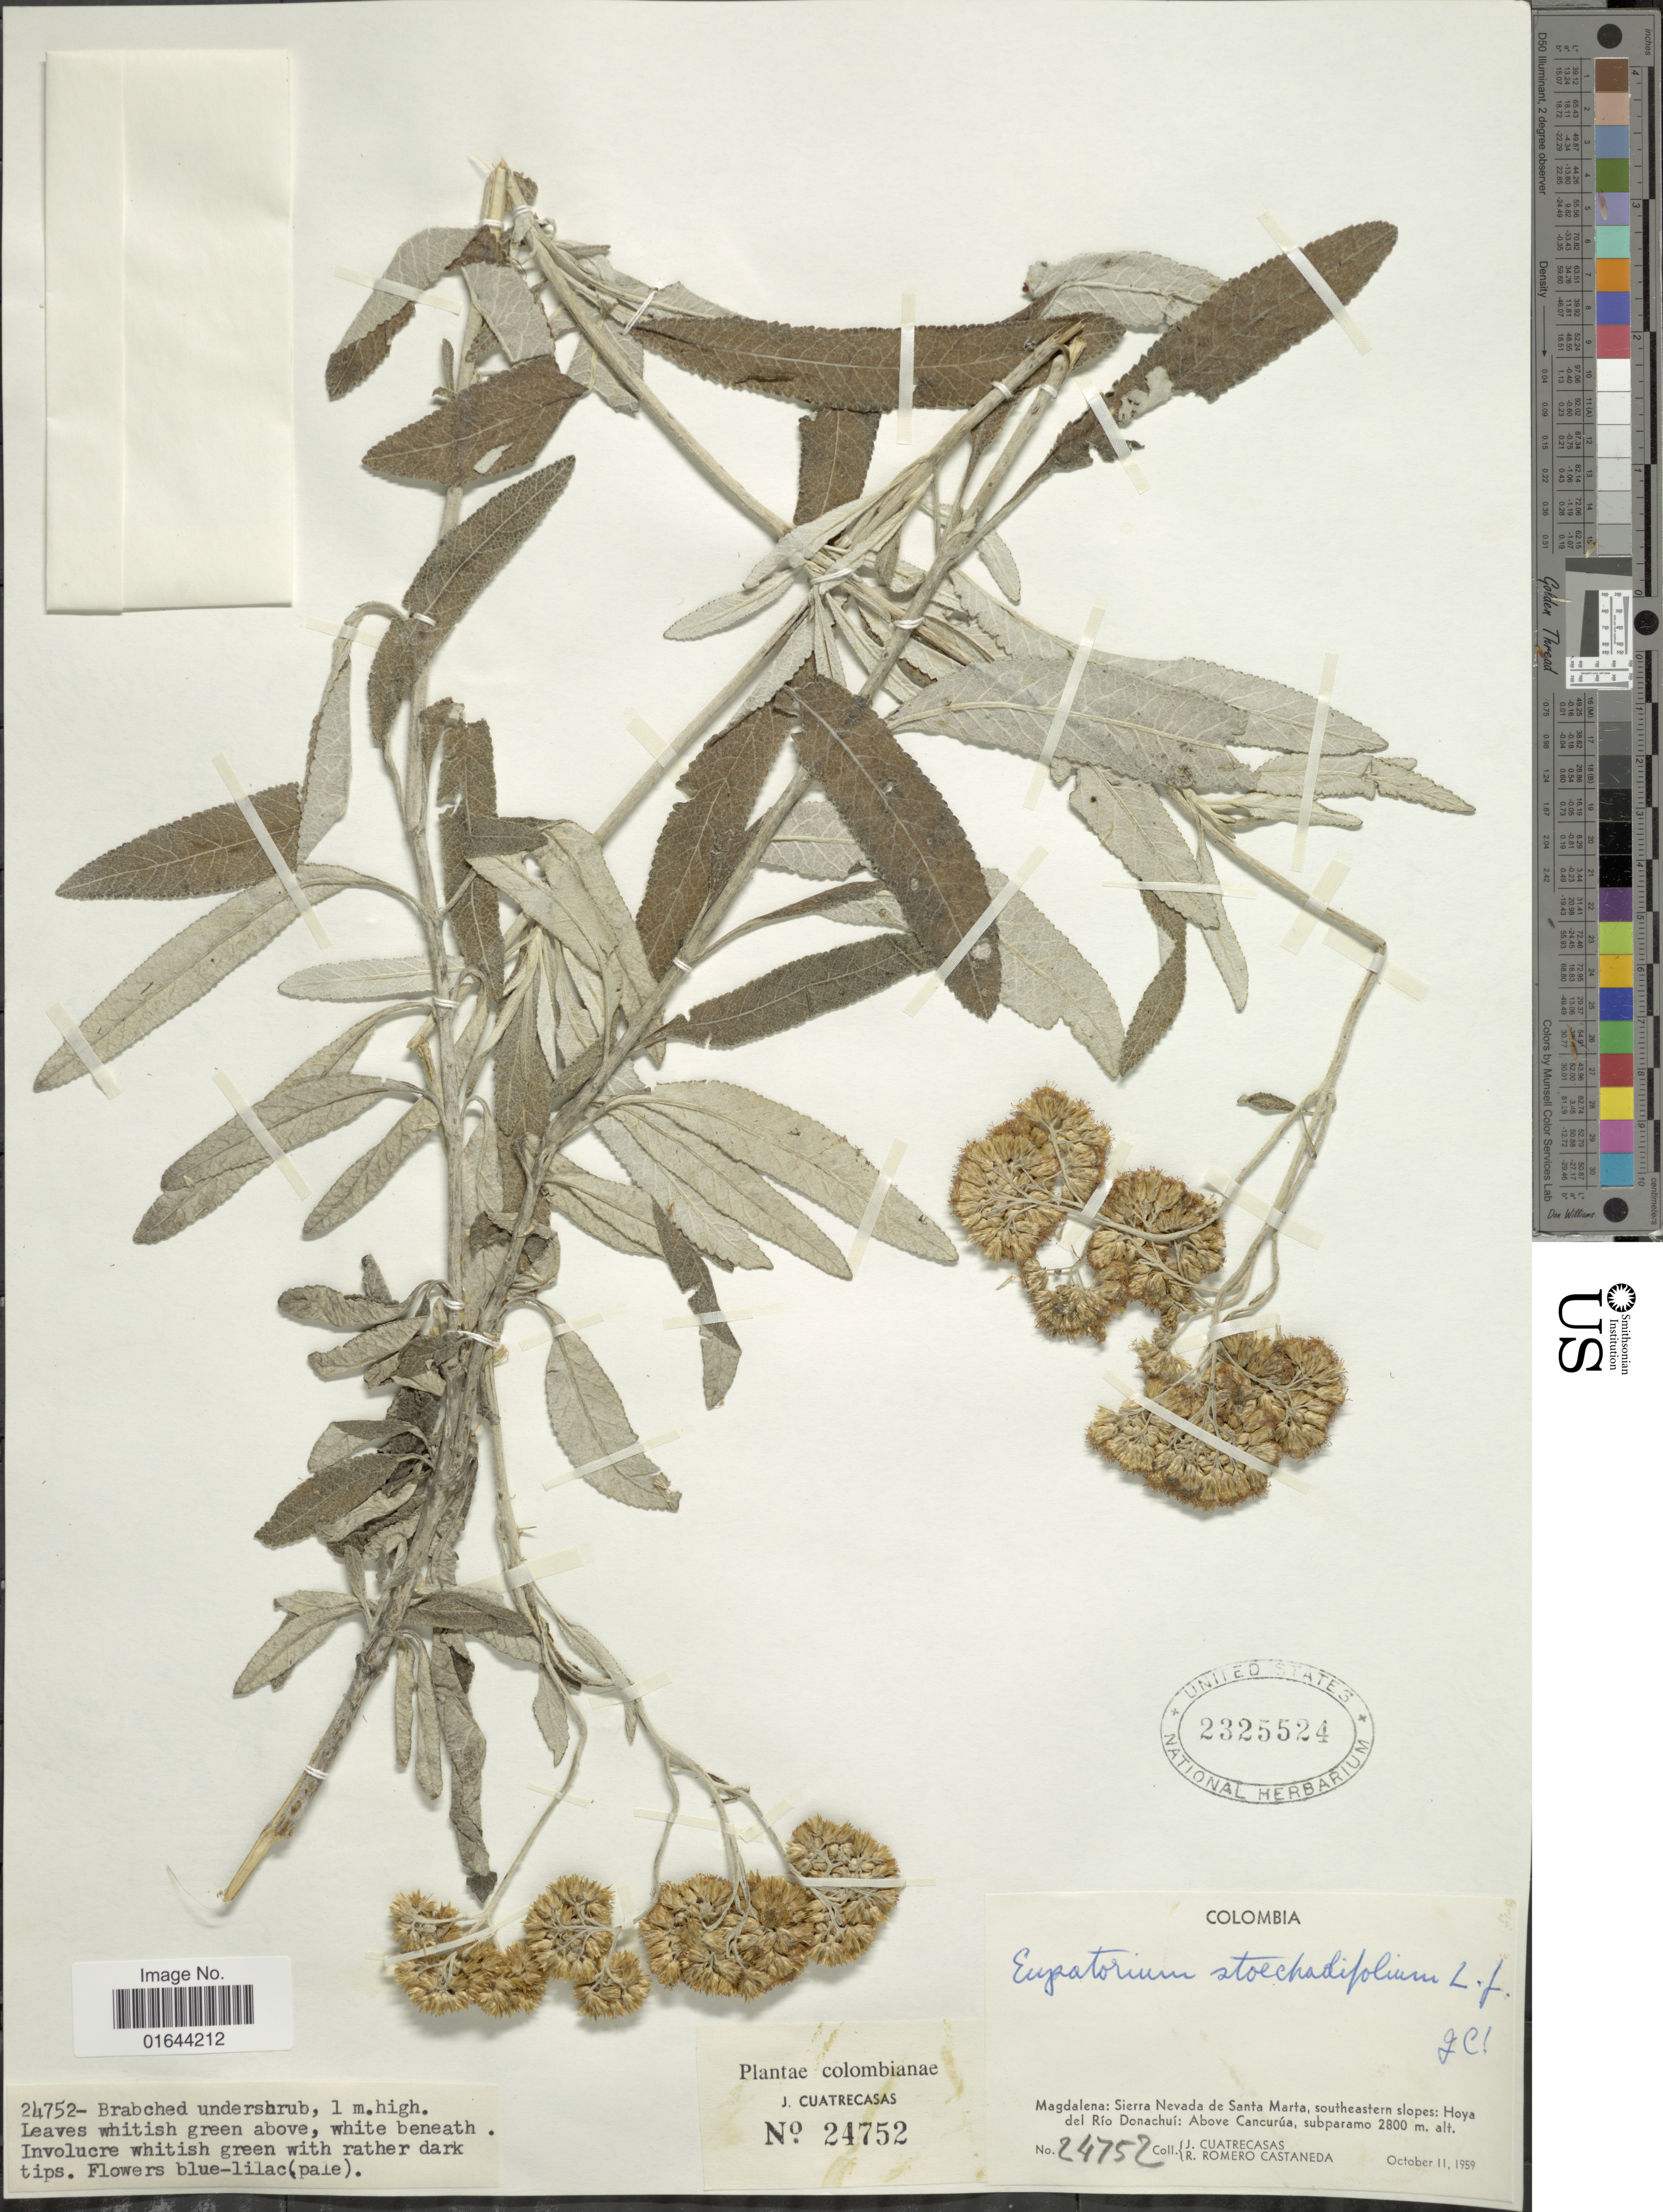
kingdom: Plantae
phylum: Tracheophyta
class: Magnoliopsida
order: Asterales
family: Asteraceae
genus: Lourteigia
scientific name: Lourteigia stoechadifolia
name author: (L. f.) R.M. King & H. Rob.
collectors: J. Cuatrecasas & R. Romero Castañeda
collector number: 24752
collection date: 1959-10-11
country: Colombia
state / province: Magdalena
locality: Magdalena: Sierra Nevada de Santa Marta, southeastern slopes: Hoya del Rio Donachui: Above Cancurua.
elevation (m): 2800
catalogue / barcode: US 2325524